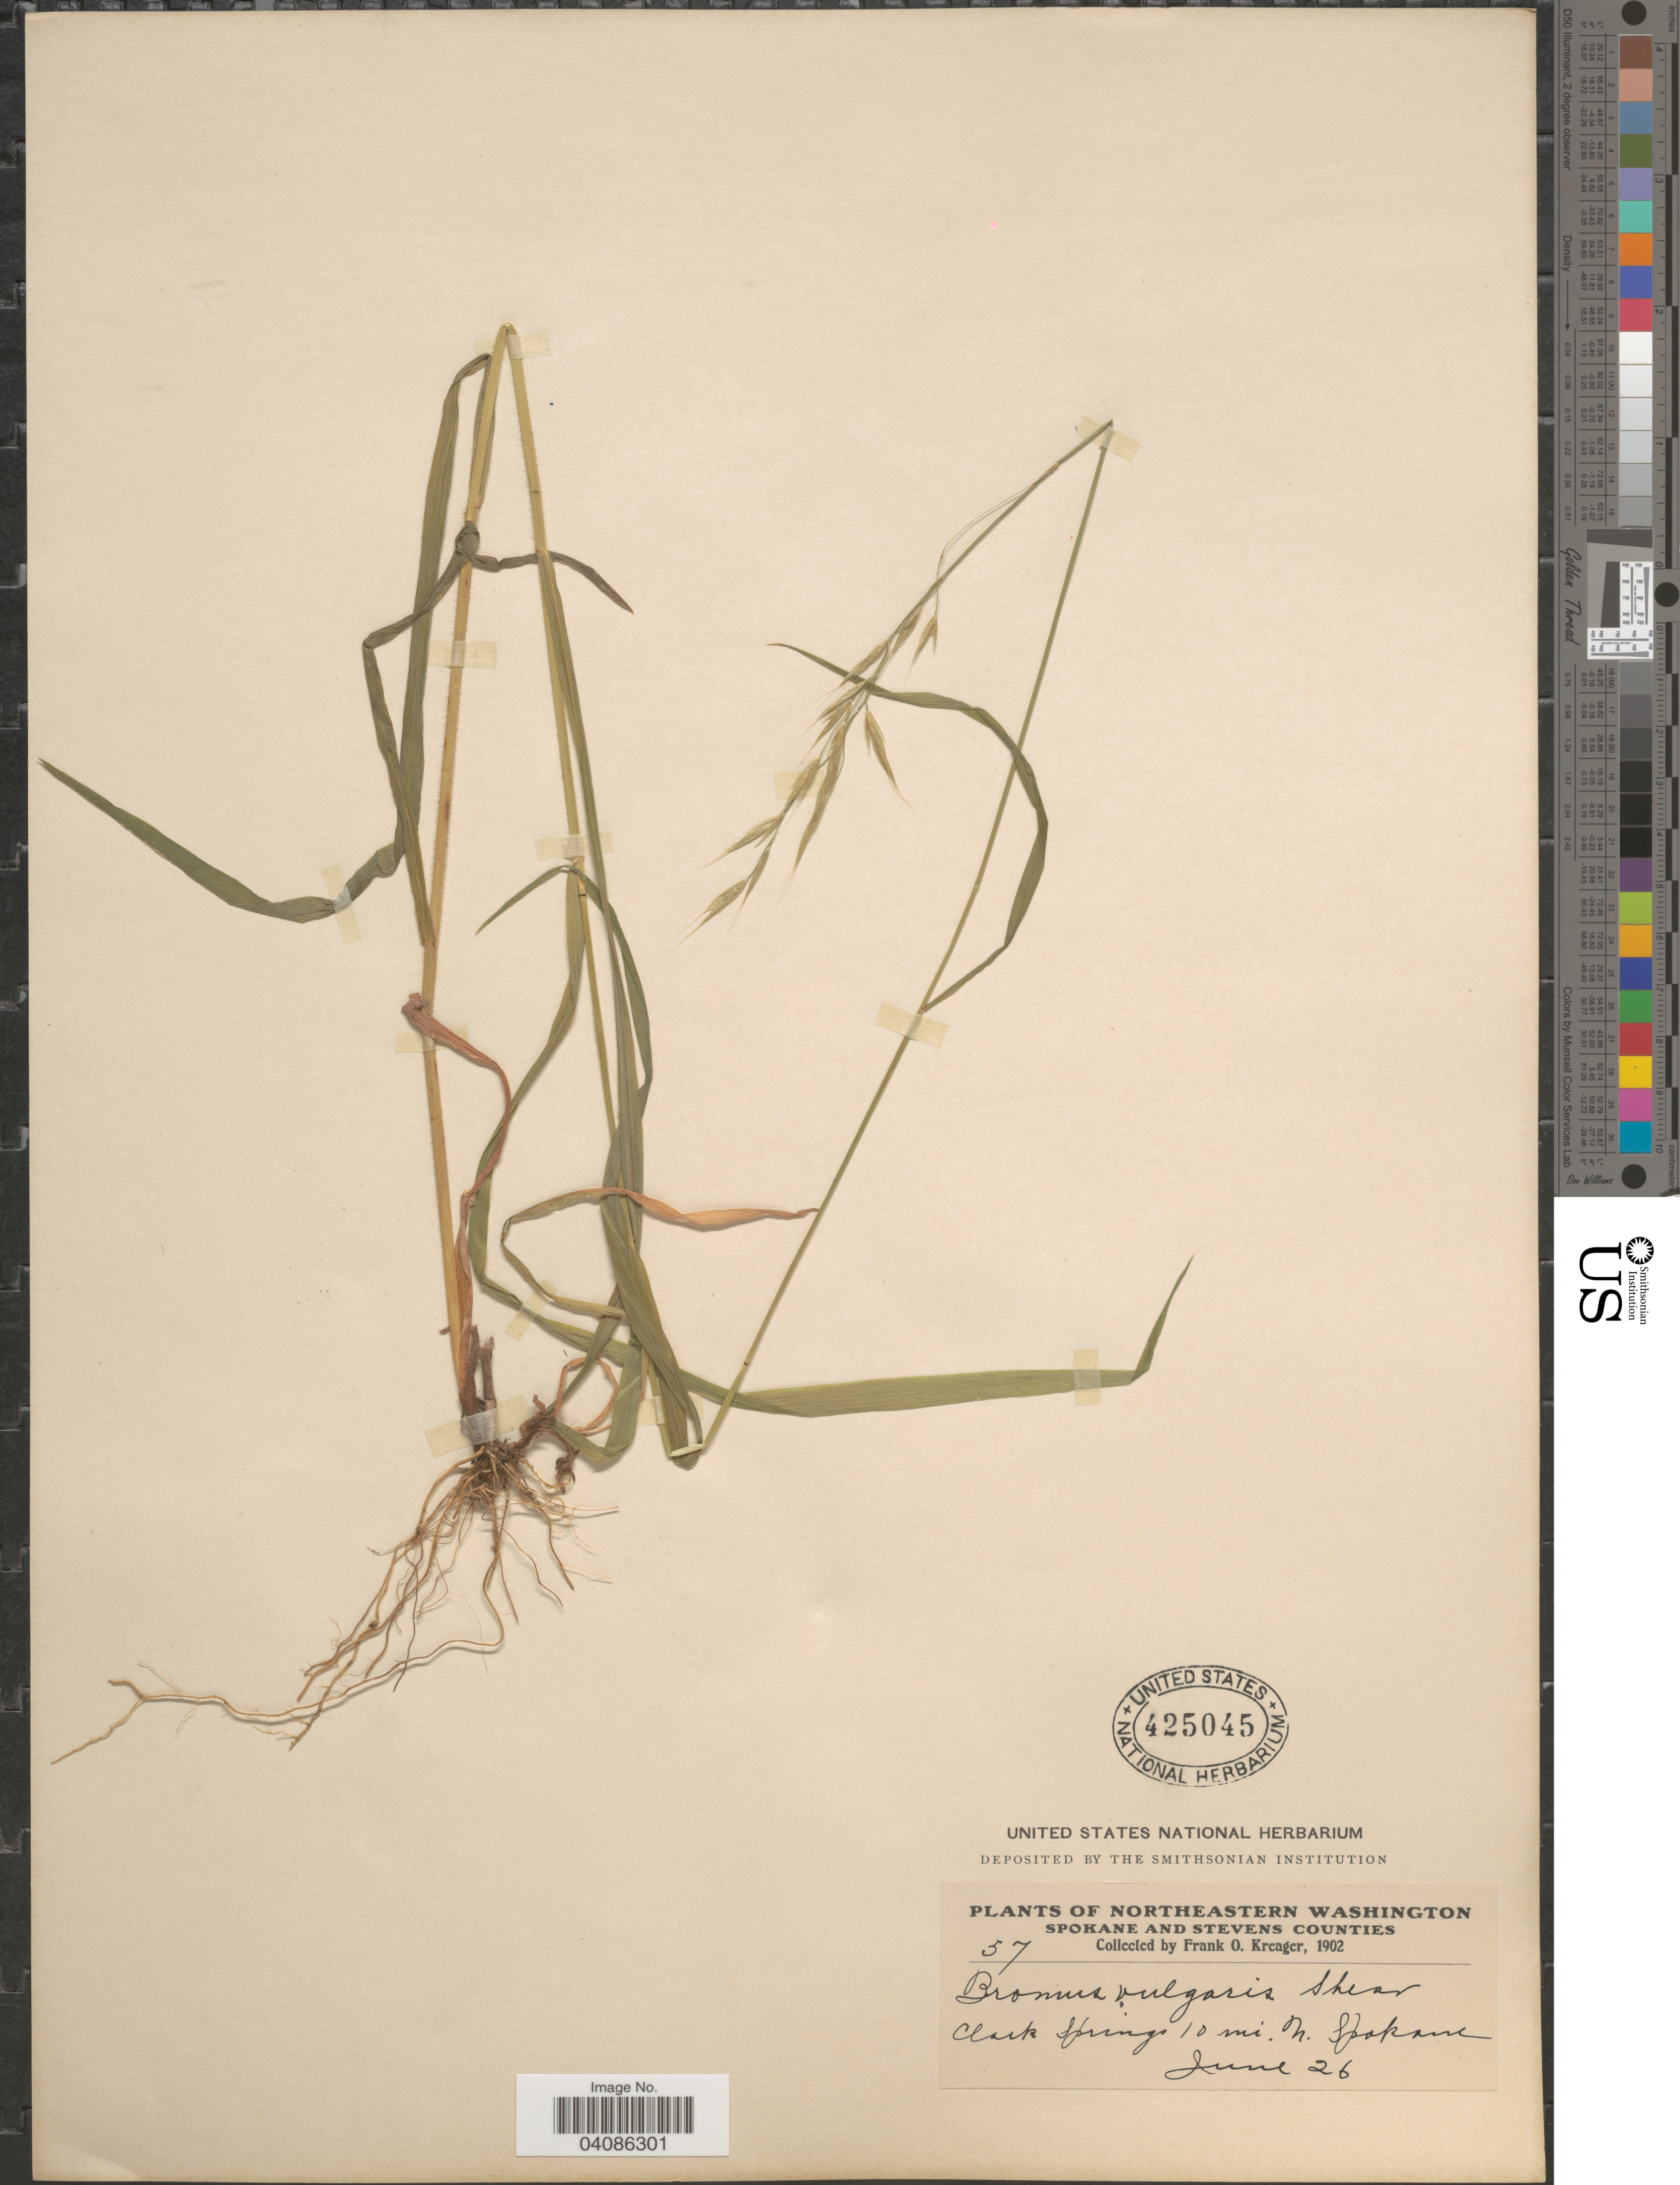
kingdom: Plantae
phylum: Tracheophyta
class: Liliopsida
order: Poales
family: Poaceae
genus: Bromus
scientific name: Bromus vulgaris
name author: (Hook.) Shear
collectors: F. Kreager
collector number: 57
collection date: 1902-06-26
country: United States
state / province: Washington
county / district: Spokane / Stevens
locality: Northeastern Washington. Spokane and Stevens Counties. Clark Springs 10 mi. N. Spokane.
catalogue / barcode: US 425045